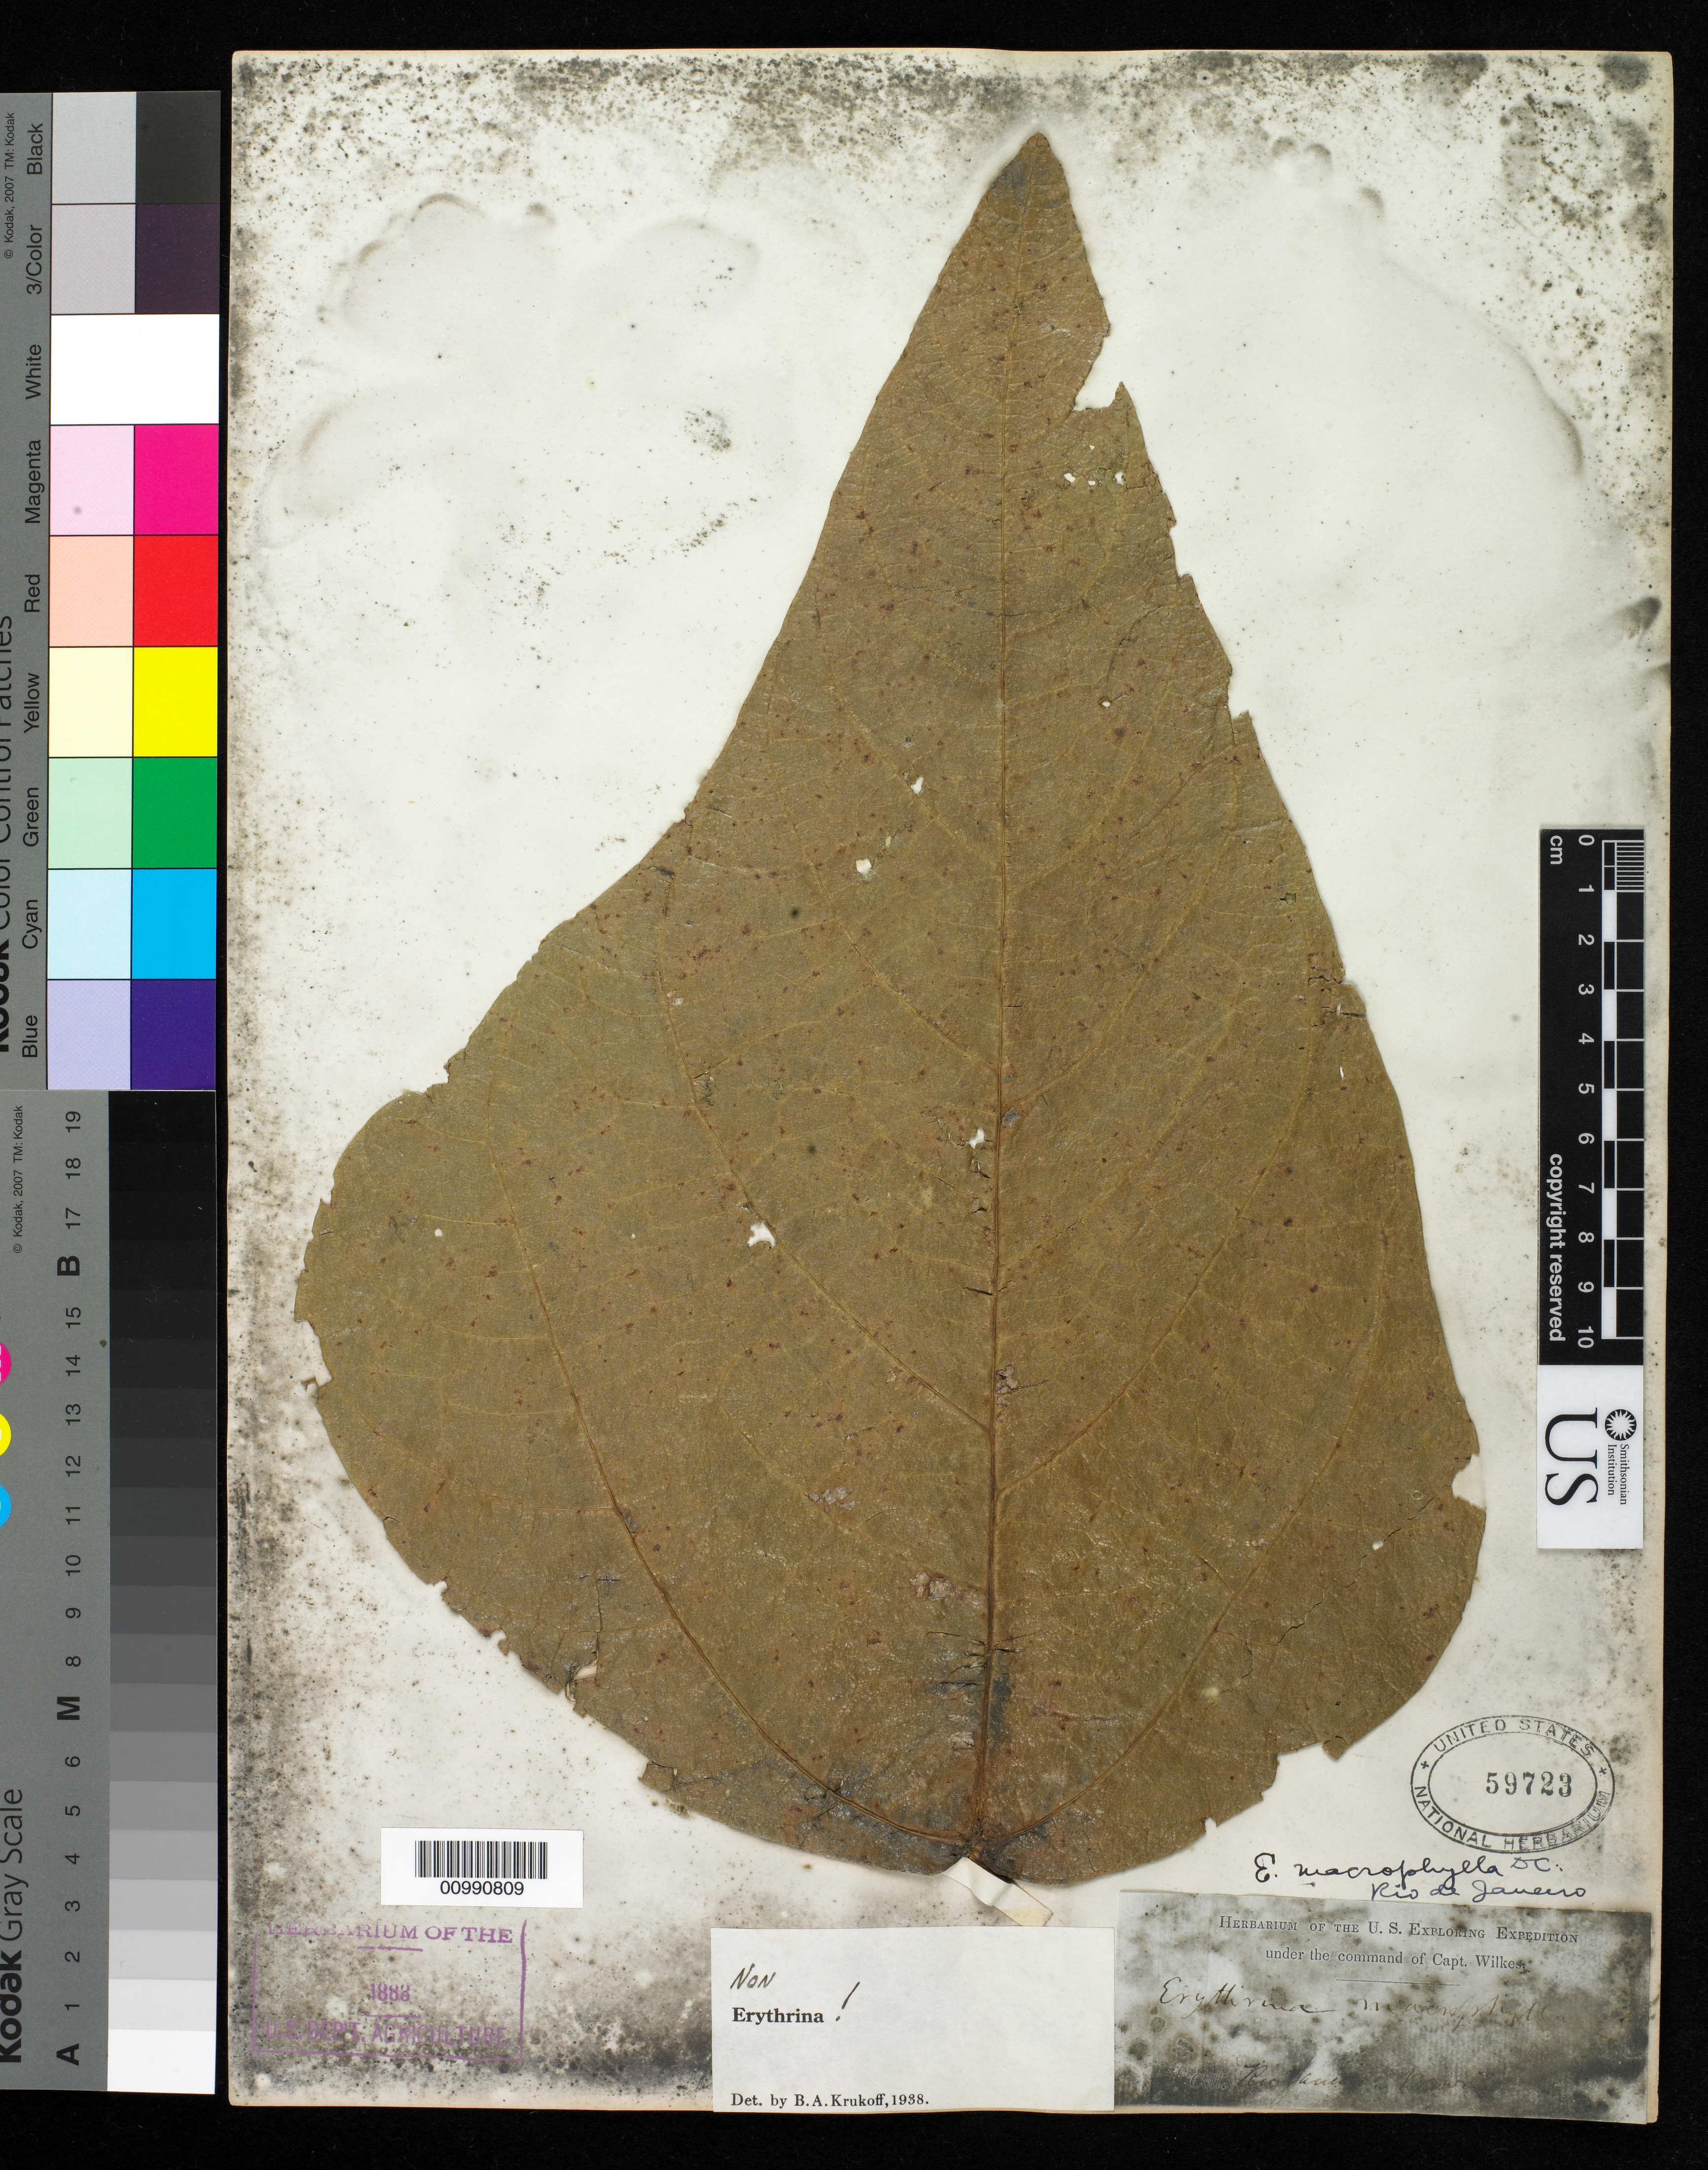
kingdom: Plantae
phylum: Tracheophyta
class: Magnoliopsida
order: Fabales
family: Fabaceae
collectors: Wilkes Explor. Exped.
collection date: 1838/1842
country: Brazil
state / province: Rio de Janeiro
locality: Rio Janeiro Brazil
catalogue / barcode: US 59723